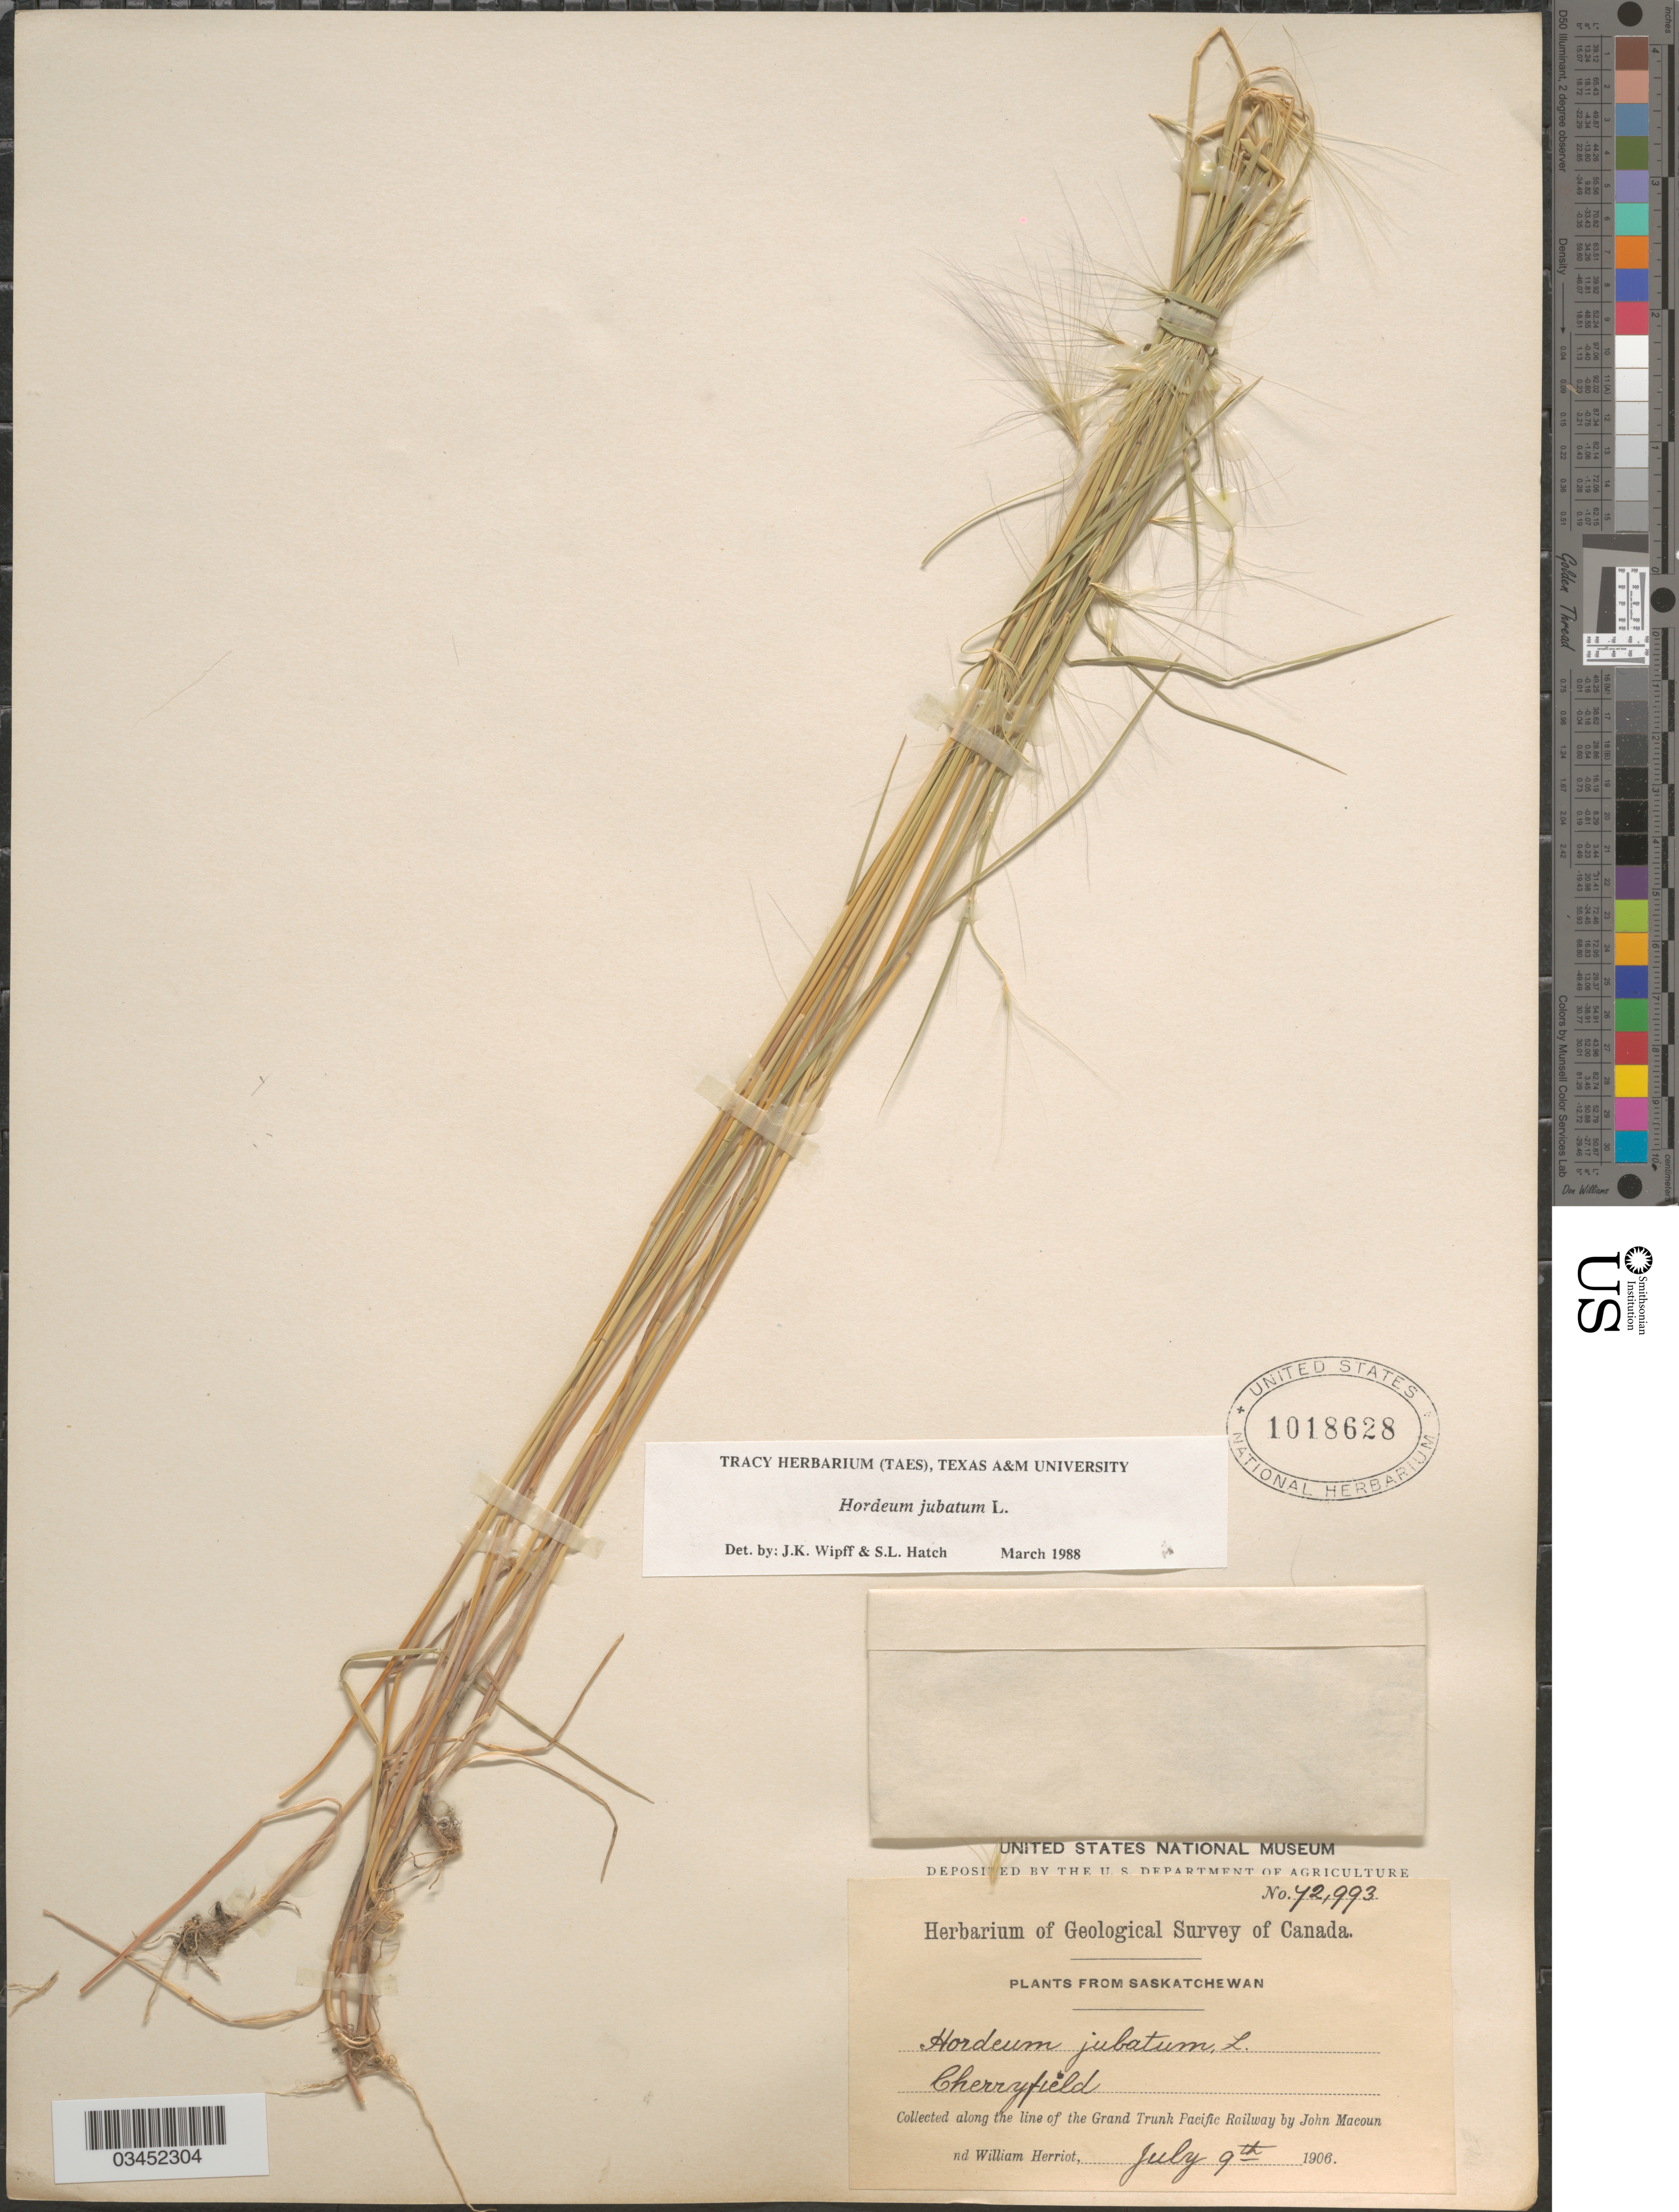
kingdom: Plantae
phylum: Tracheophyta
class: Liliopsida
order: Poales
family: Poaceae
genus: Hordeum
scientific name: Hordeum jubatum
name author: L.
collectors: J. Macoun & W. Herriot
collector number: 42993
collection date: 1906-07-09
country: Canada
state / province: Saskatchewan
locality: Geological Survey of Canada. Cherryfield. Along the line of the Grand Trunk Pacific Railway.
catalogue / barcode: US 1018628